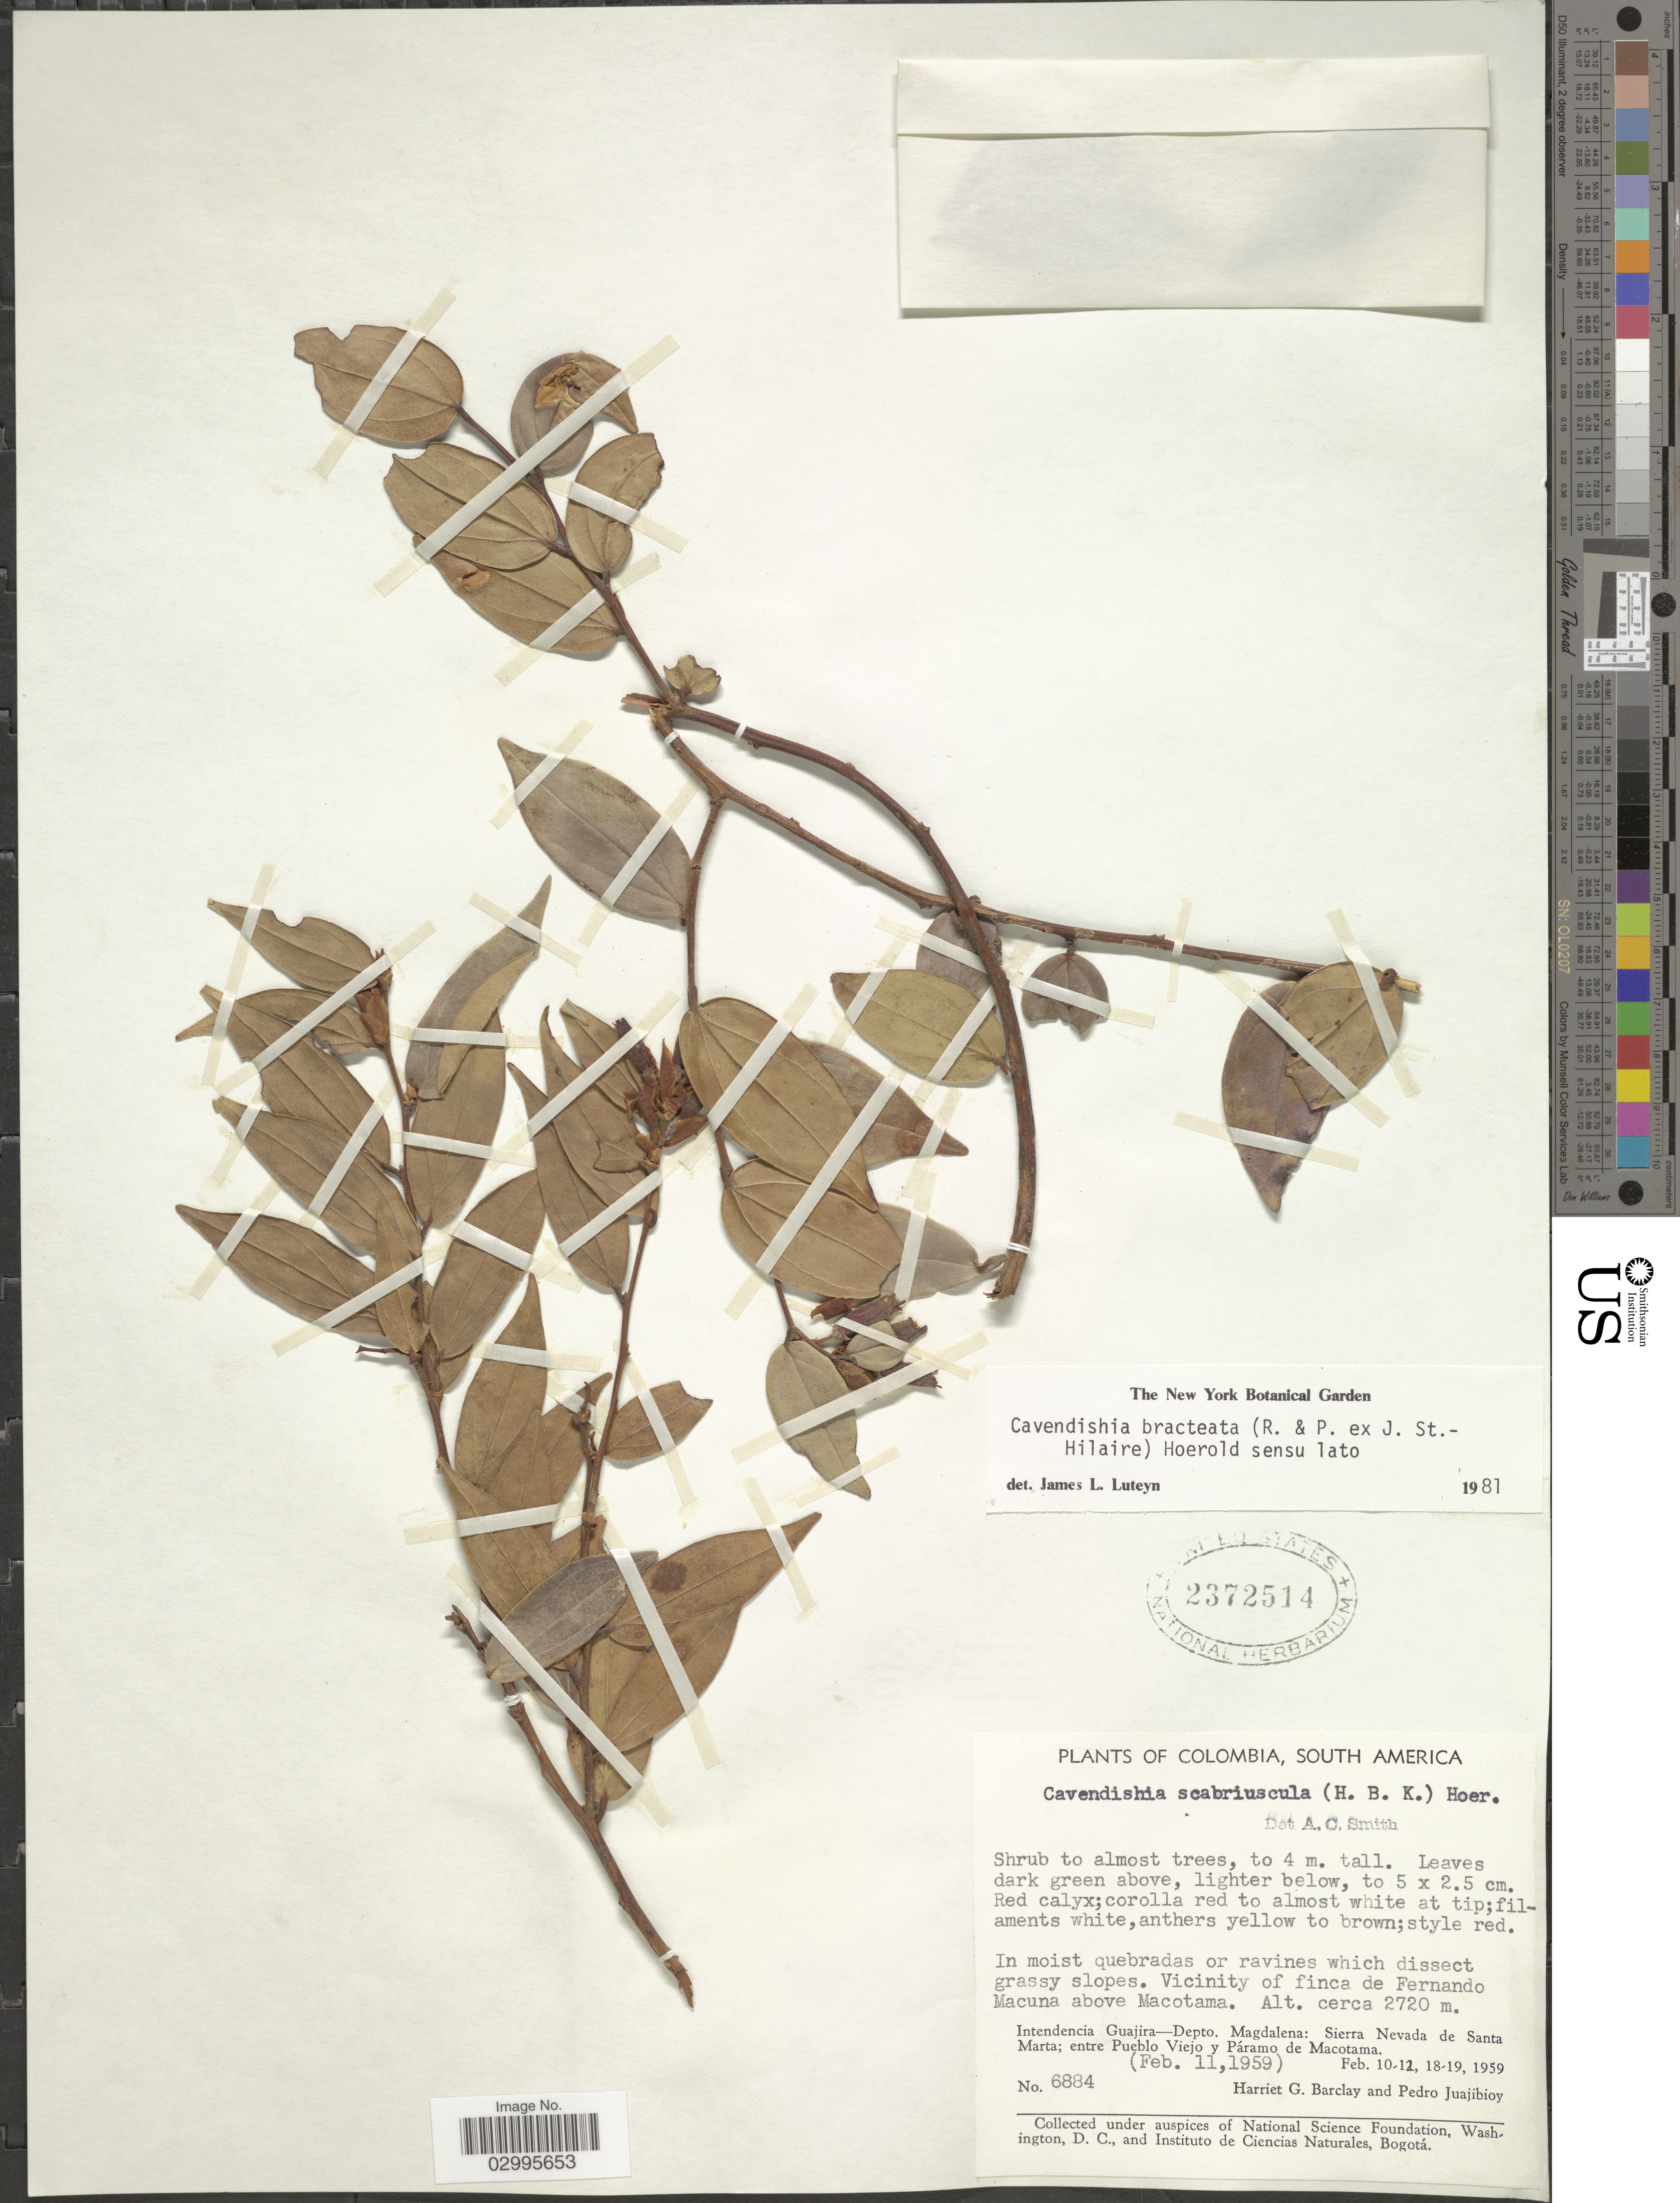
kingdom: Plantae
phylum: Tracheophyta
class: Magnoliopsida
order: Ericales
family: Ericaceae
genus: Cavendishia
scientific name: Cavendishia bracteata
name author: (Ruiz & Pav. ex J. St.-Hil.) Hoerold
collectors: H. G. Barclay & P. Juajibioy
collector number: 6884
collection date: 1959-02-11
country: Colombia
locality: Vicinity of finca de Fernando Macuna above Macotama. Intendencia Guajira-Depto. Magdalena: Sierra Nevada de Santa Marta; entre Pueblo Viejo y Páramo de Macotama.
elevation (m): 2720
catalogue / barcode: US 2372514